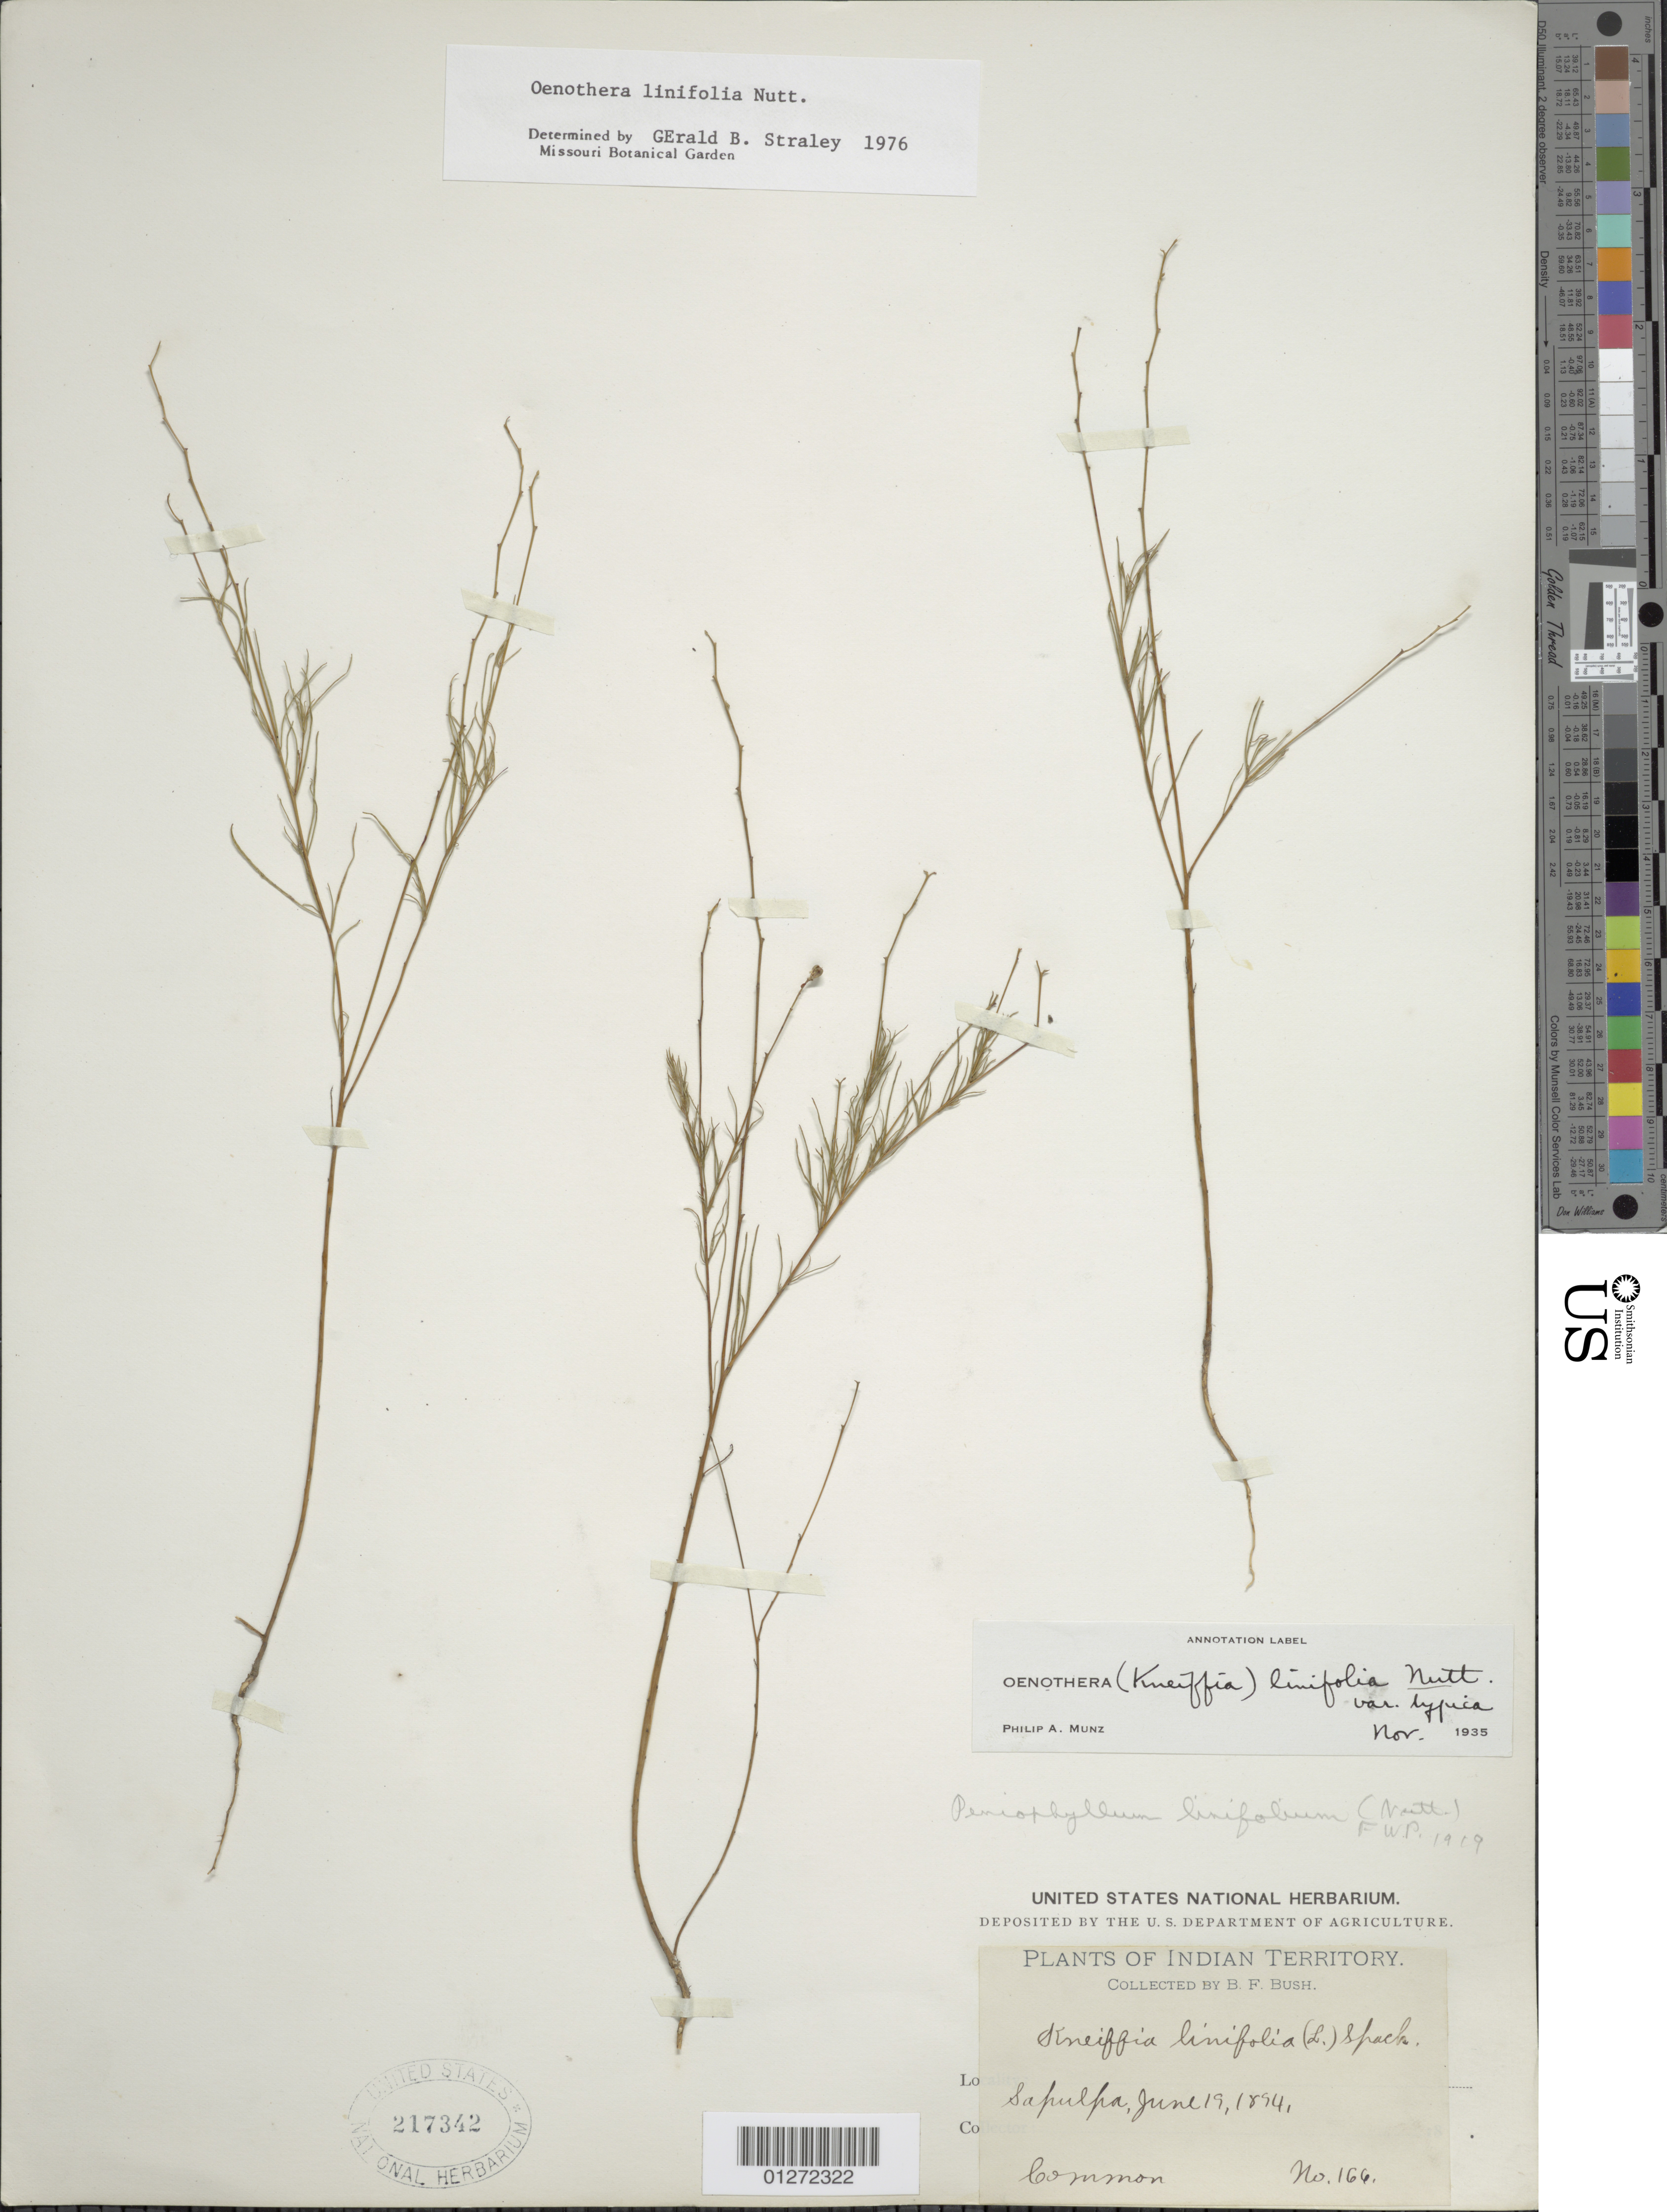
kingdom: Plantae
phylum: Tracheophyta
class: Magnoliopsida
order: Myrtales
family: Onagraceae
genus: Oenothera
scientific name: Oenothera linifolia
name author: Nutt.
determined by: Munz, Philip A.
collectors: B. F. Bush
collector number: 166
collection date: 1894-06-19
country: United States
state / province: Oklahoma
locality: Sapulpa.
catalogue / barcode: US 217342